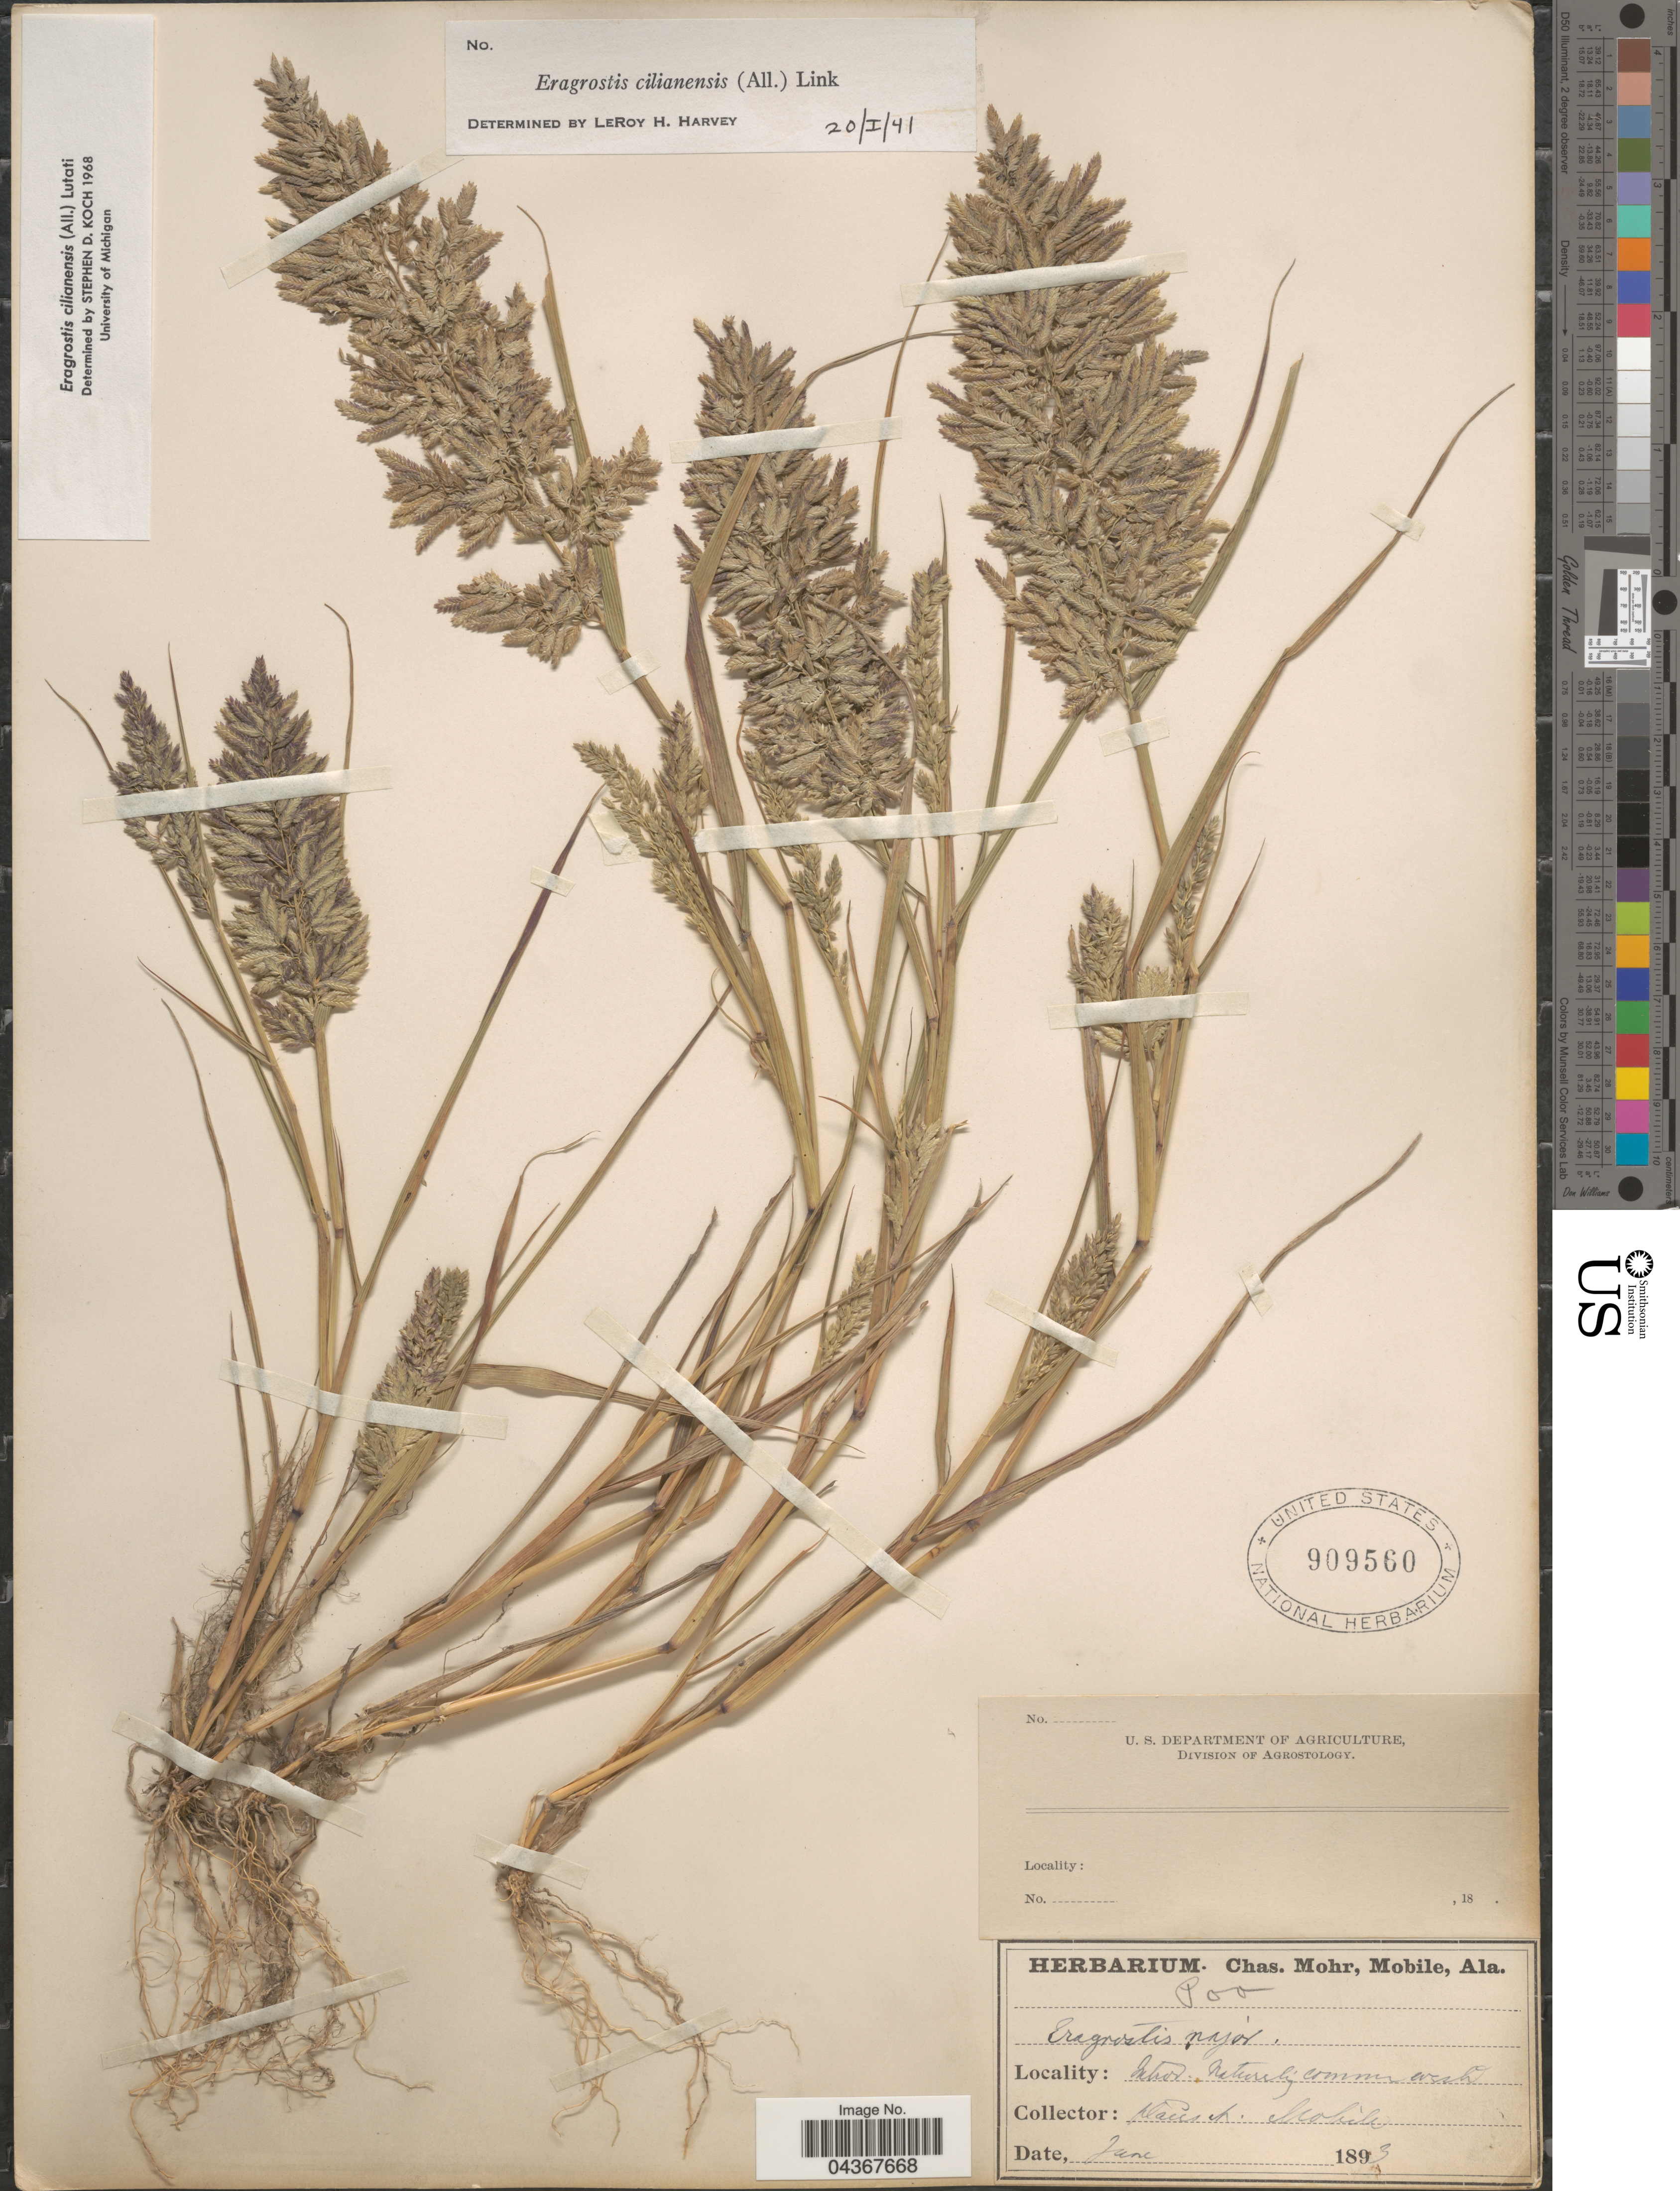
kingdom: Plantae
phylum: Tracheophyta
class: Liliopsida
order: Poales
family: Poaceae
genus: Eragrostis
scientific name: Eragrostis cilianensis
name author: (Bellardi) Vignolo ex Janch.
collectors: ex herb. Charles Mohr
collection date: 1893-06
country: United States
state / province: Alabama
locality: Mobile.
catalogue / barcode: US 909560